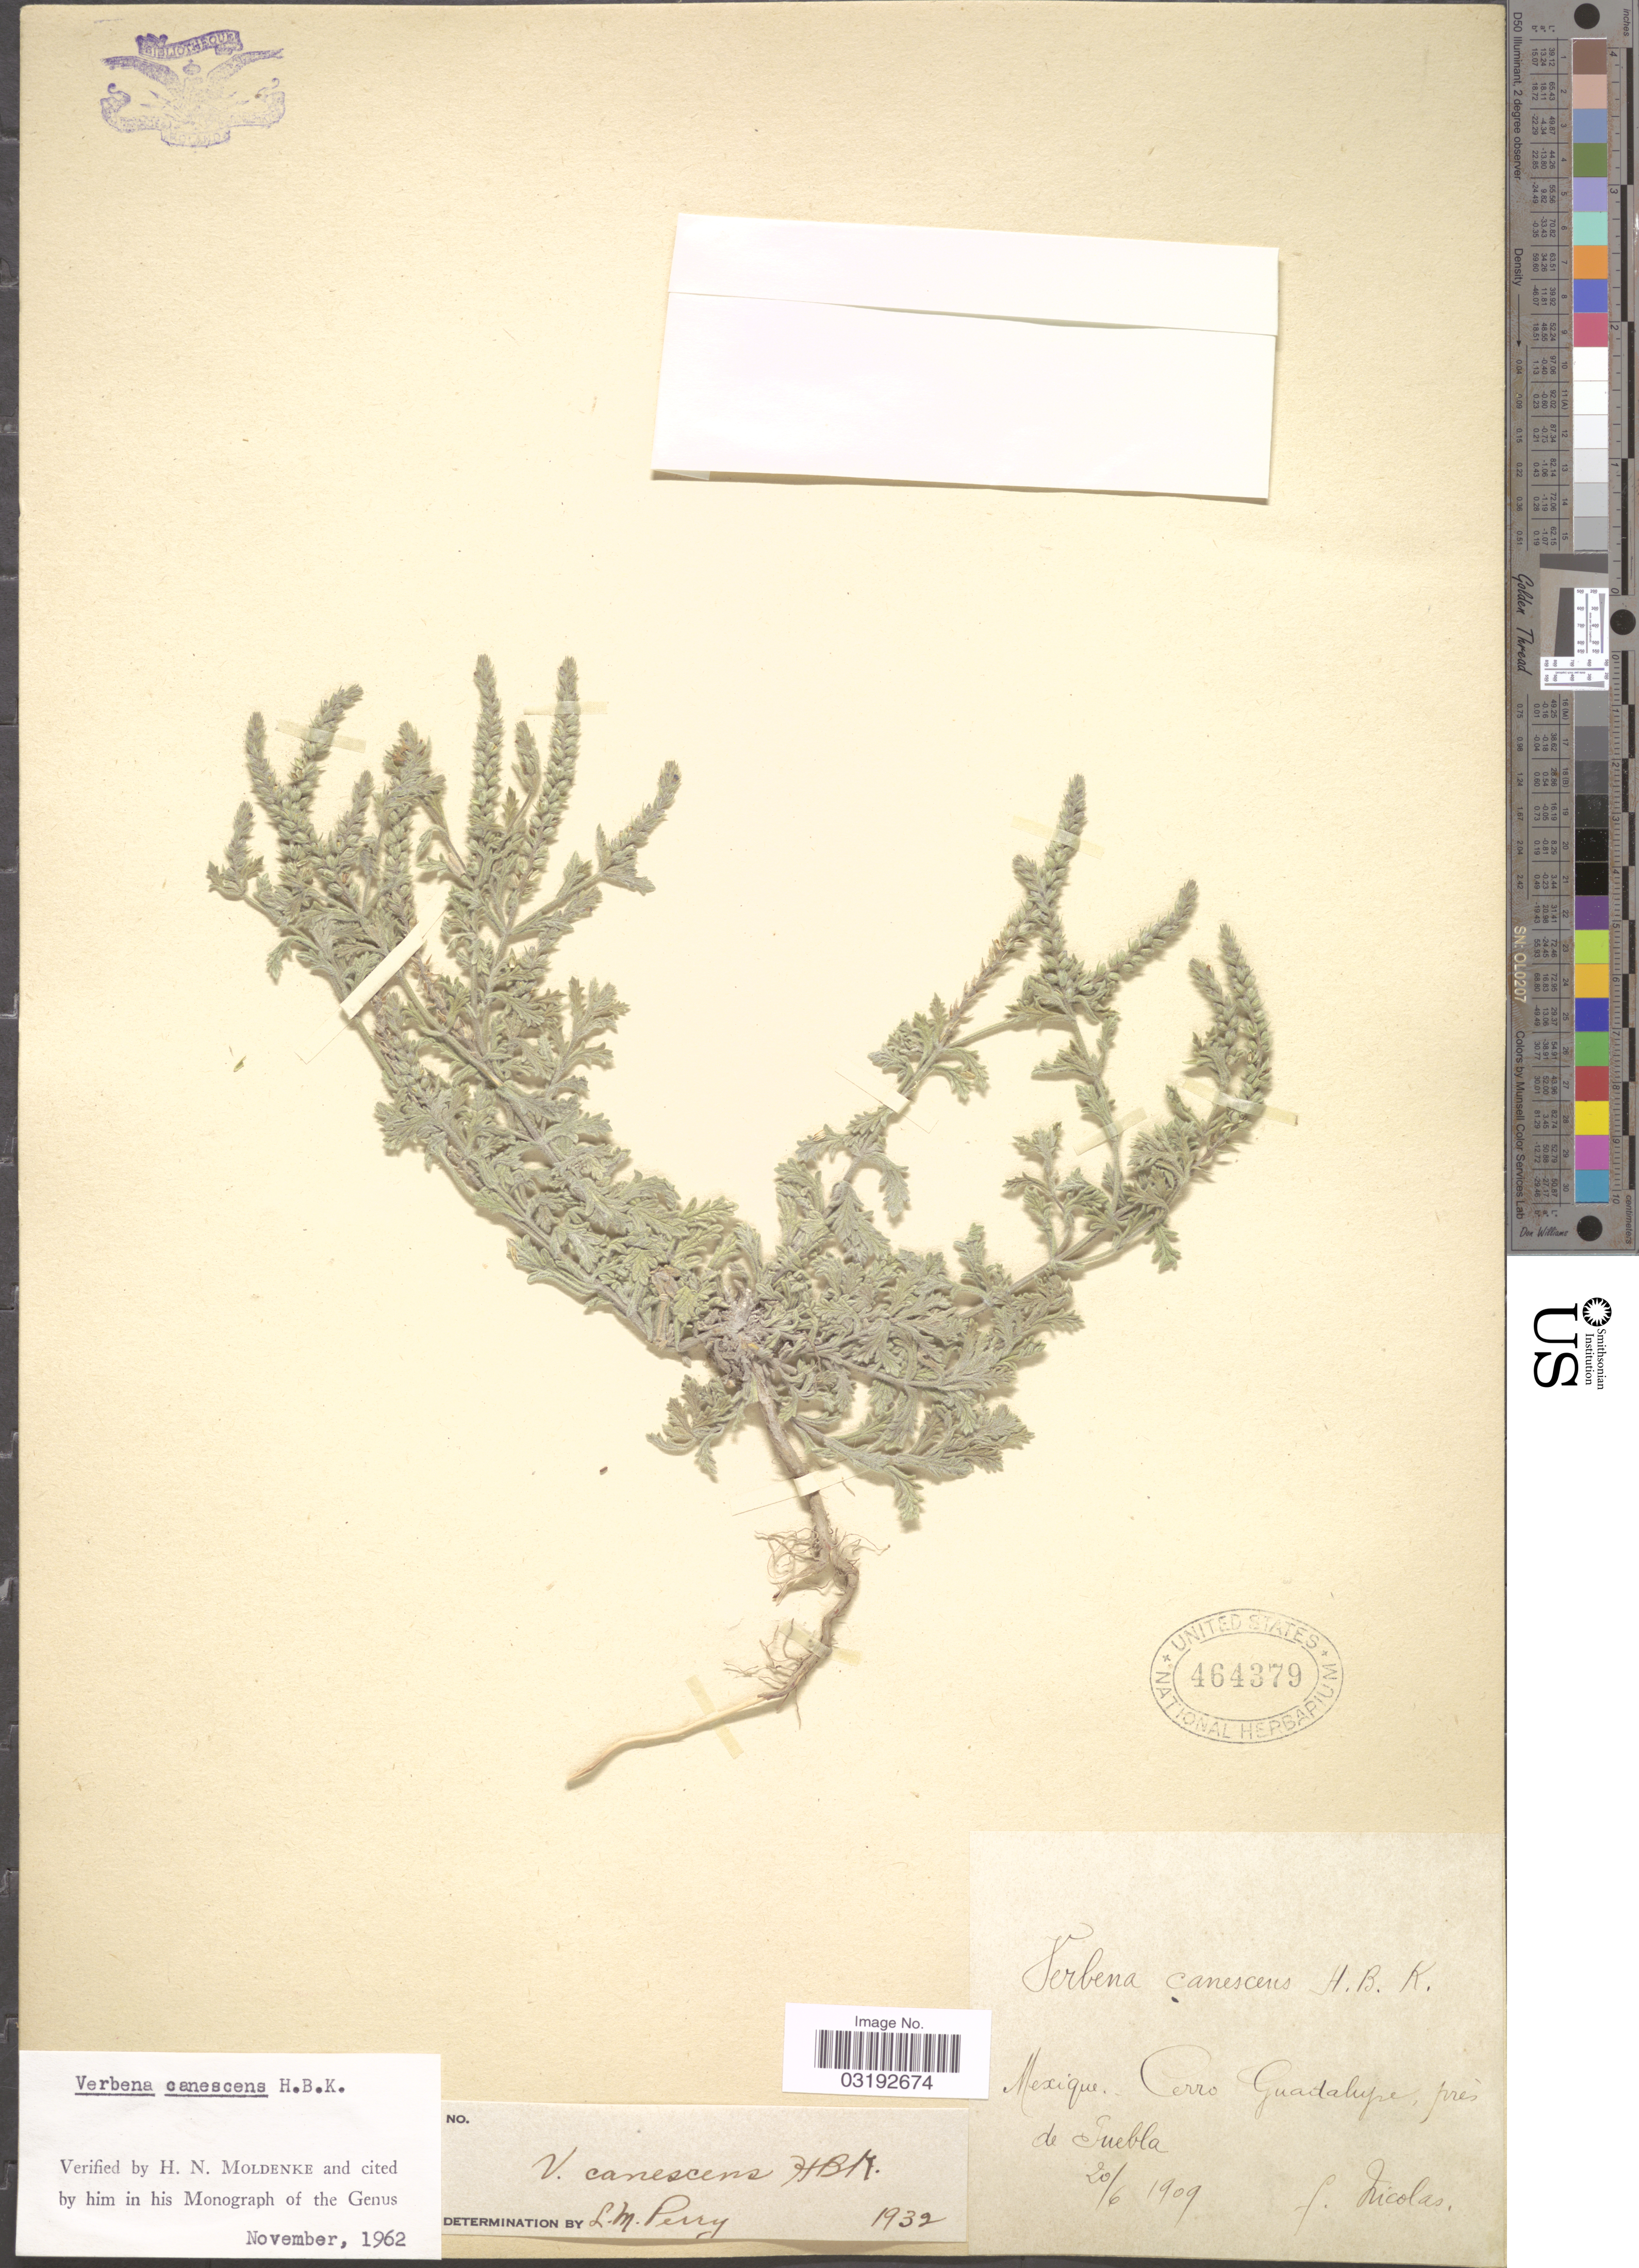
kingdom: Plantae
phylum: Tracheophyta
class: Magnoliopsida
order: Lamiales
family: Verbenaceae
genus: Verbena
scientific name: Verbena canescens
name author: Kunth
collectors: F. Nicolas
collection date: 1909-06-20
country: Mexico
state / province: Puebla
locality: Cerro Guadalupe, prés Puebla.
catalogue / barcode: US 464379